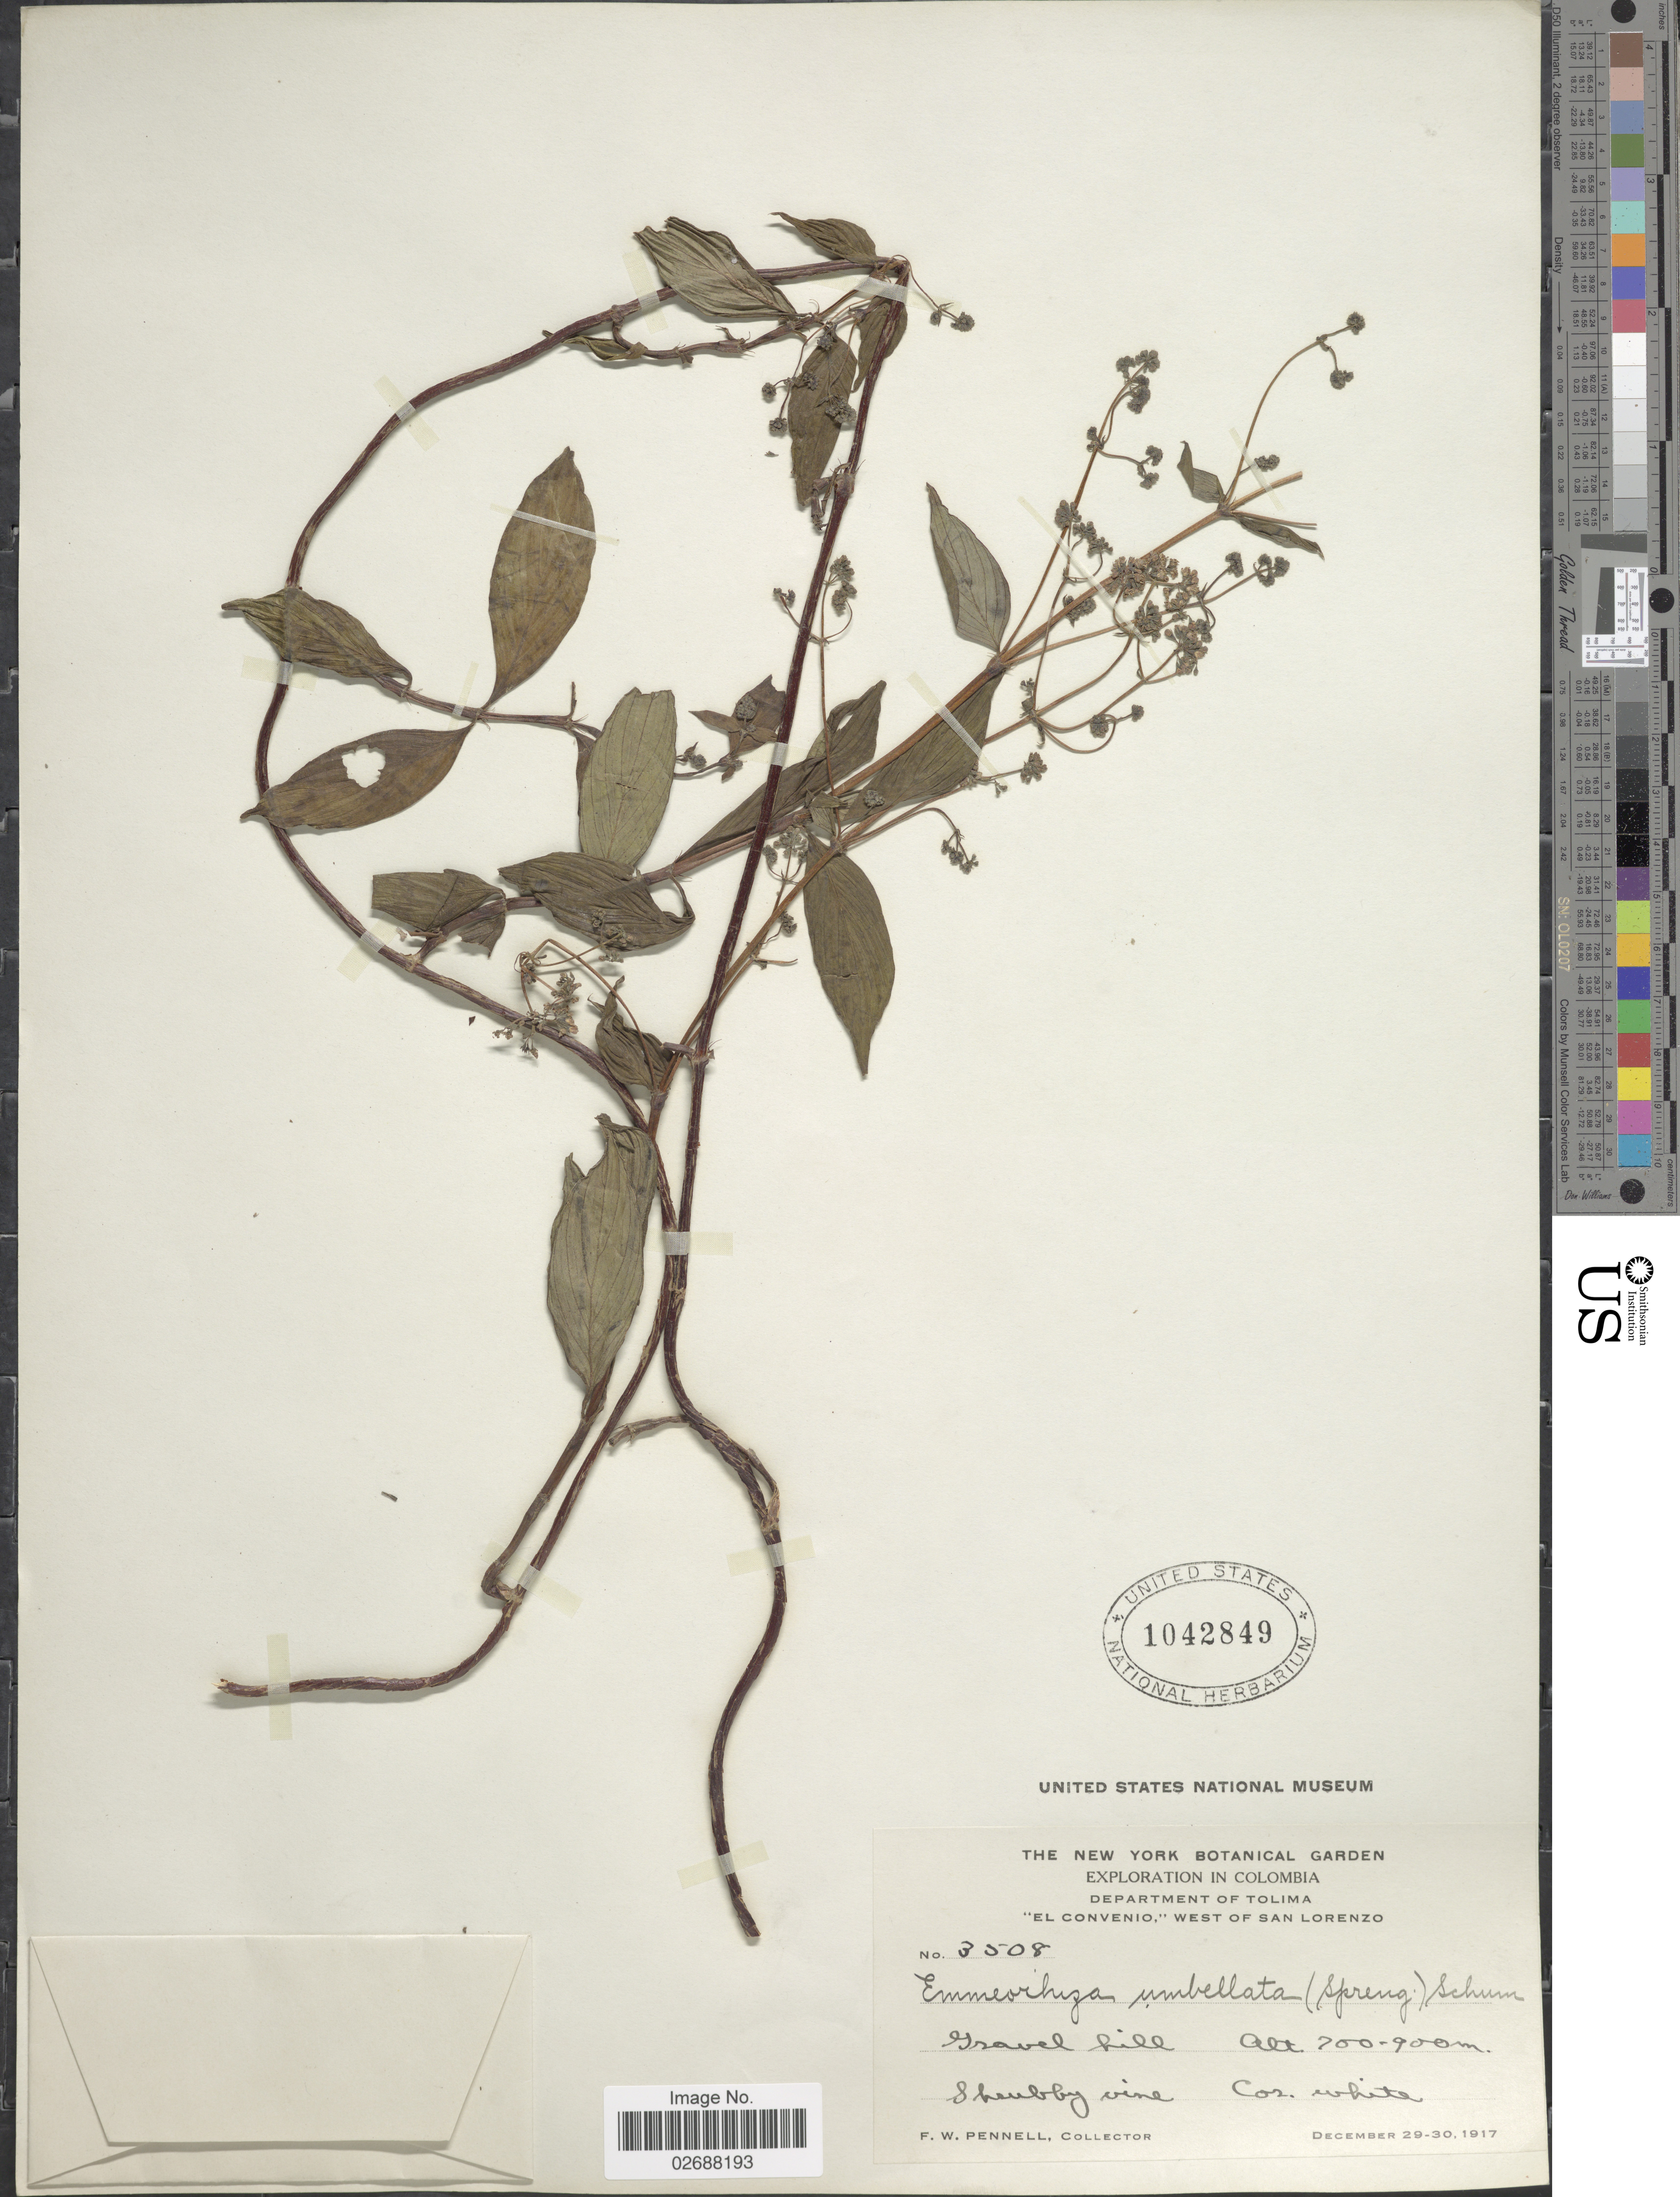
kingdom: Plantae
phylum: Tracheophyta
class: Magnoliopsida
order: Gentianales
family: Rubiaceae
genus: Emmeorhiza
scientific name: Emmeorhiza umbellata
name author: (Spreng.) K. Schum.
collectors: F. W. Pennell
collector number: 3508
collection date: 1917-12-29/1917-12-30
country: Colombia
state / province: Tolima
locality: El Convenio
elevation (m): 700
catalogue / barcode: US 1042849